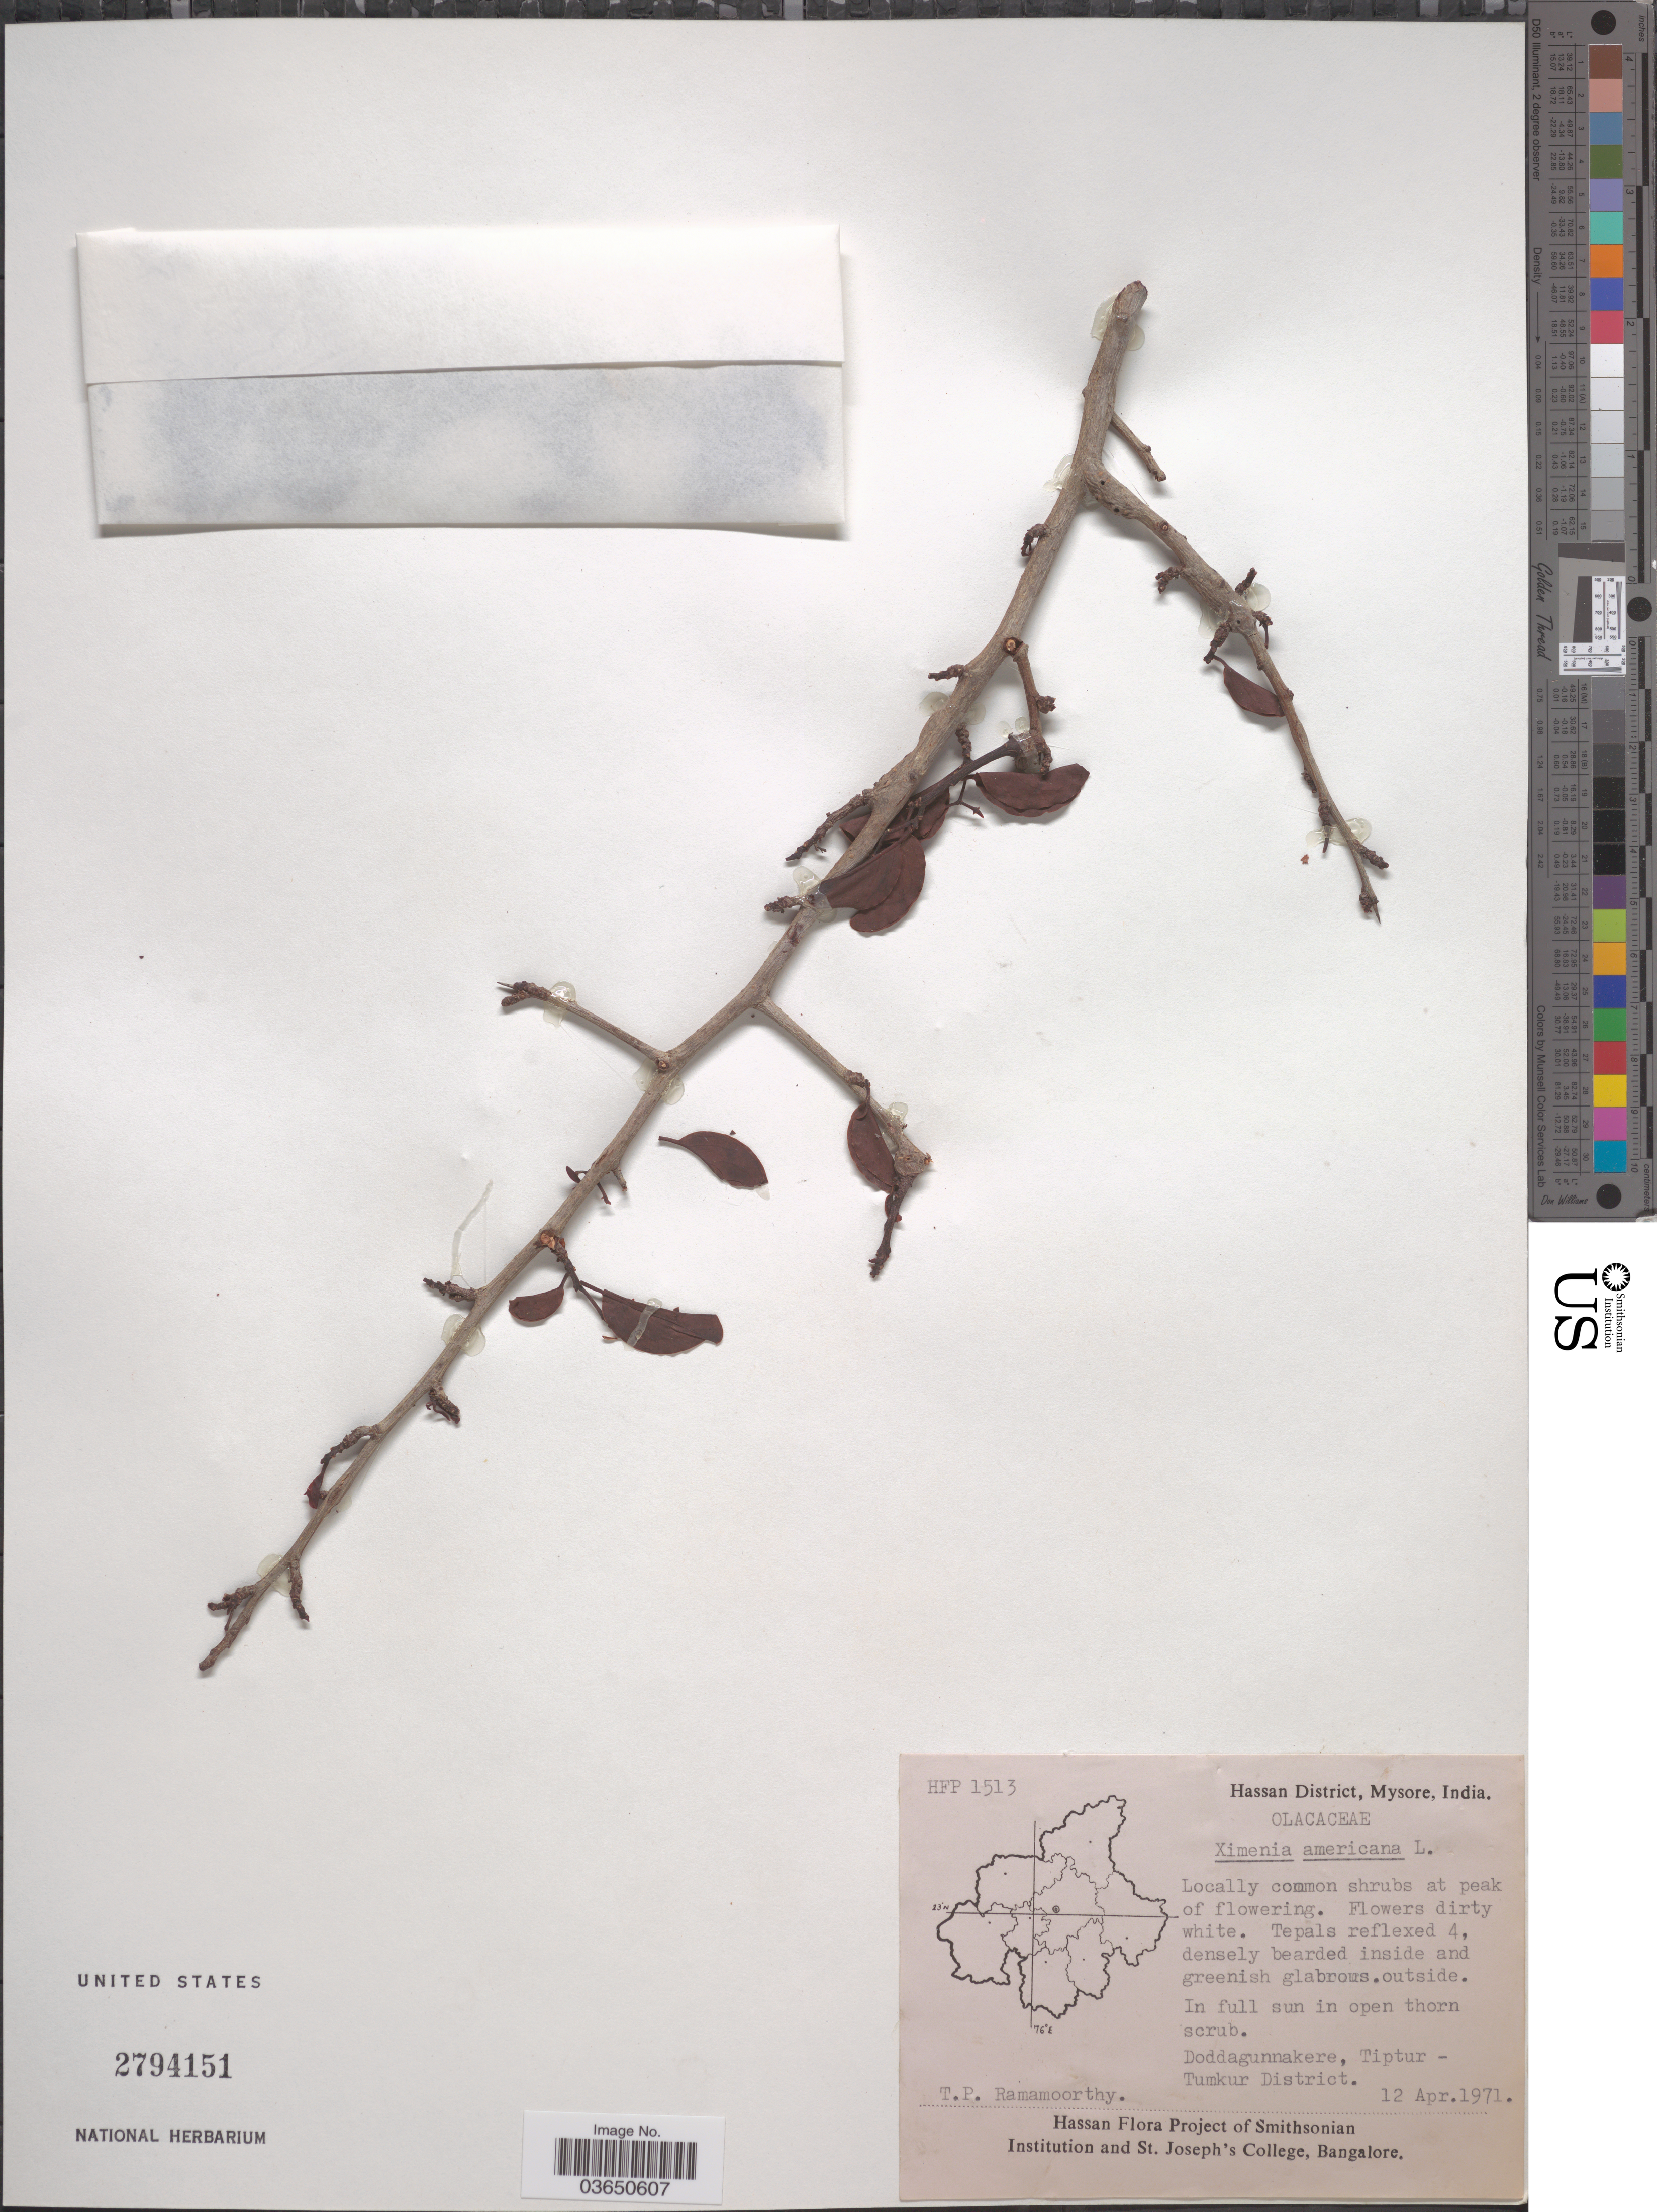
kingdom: Plantae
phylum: Tracheophyta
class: Magnoliopsida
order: Santalales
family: Ximeniaceae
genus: Ximenia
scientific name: Ximenia americana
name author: L.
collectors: T. P. Ramamoorthy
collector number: HFP1513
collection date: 1971-04-12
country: India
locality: Hassan District, Mysore. Doddagunnakere, Tiptur-Tumkur District.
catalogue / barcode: US 2794151